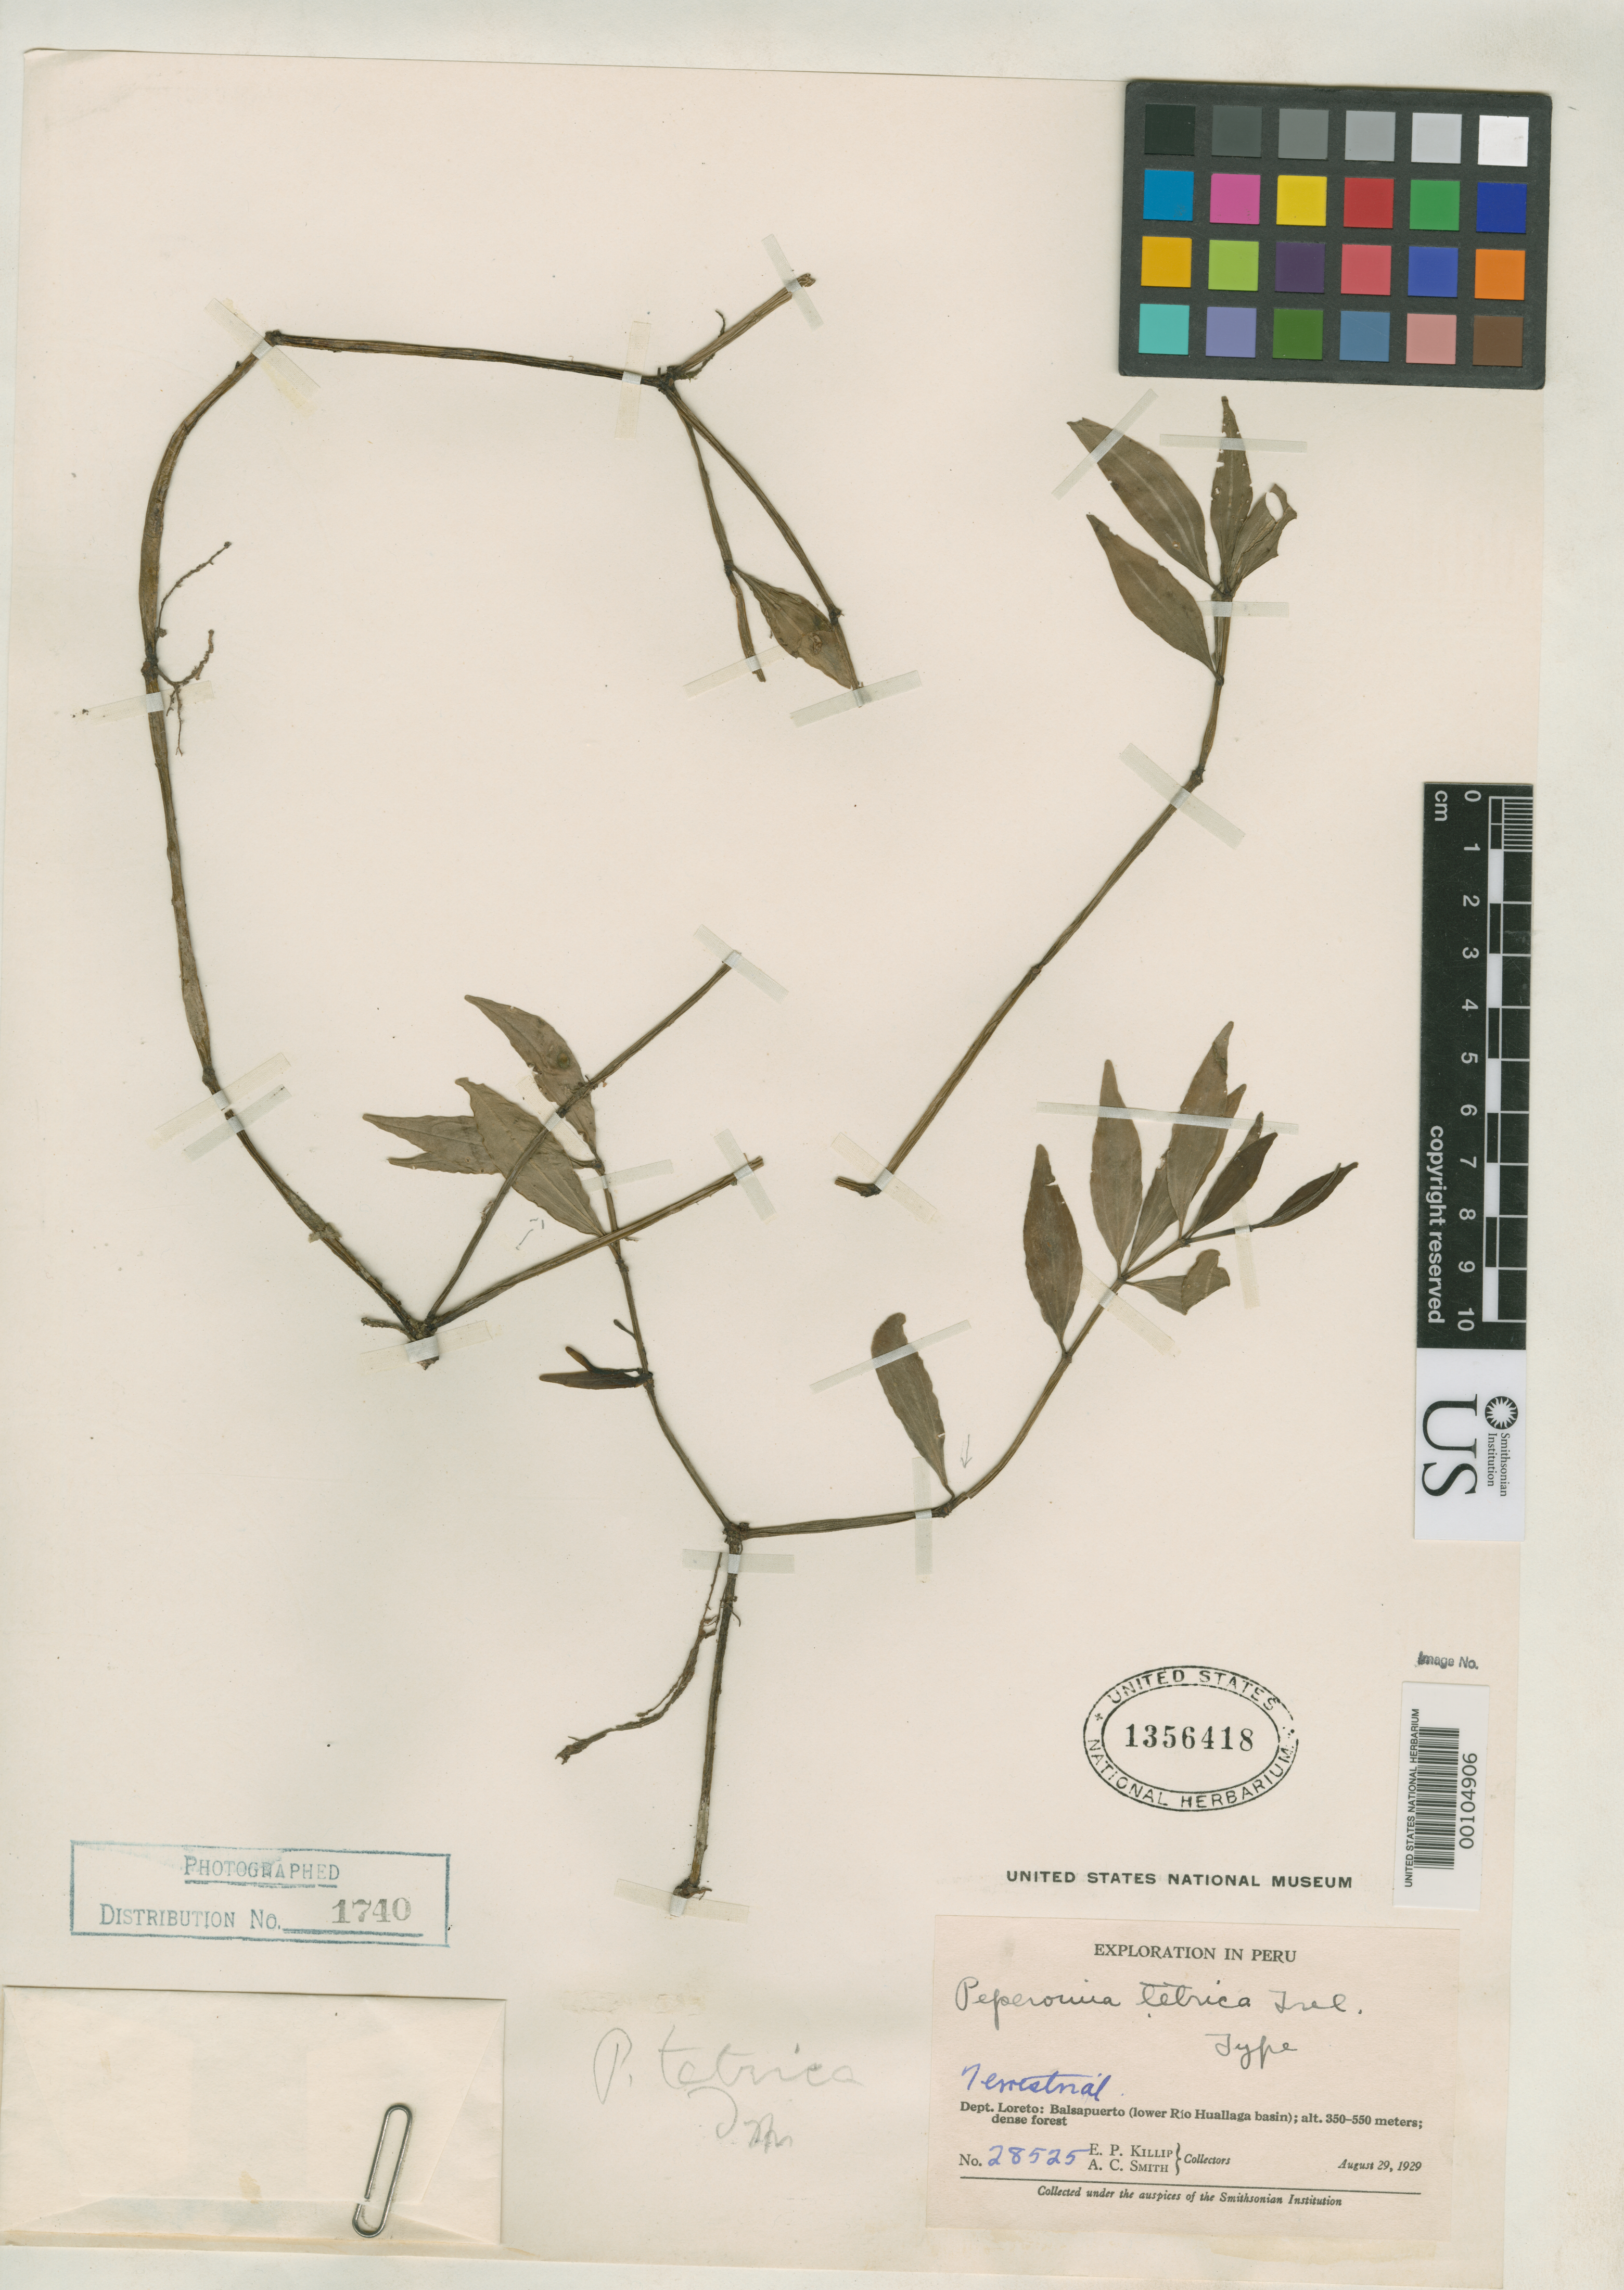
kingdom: Plantae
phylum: Tracheophyta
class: Magnoliopsida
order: Piperales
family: Piperaceae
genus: Peperomia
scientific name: Peperomia tetrica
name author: Trel. in J.F. Macbr.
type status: Holotype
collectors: E. P. Killip & A. C. Smith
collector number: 28525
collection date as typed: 29 Aug 1929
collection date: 1929-08-29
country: Peru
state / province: Loreto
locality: Balsapuerto.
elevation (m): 350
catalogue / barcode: US 1356418